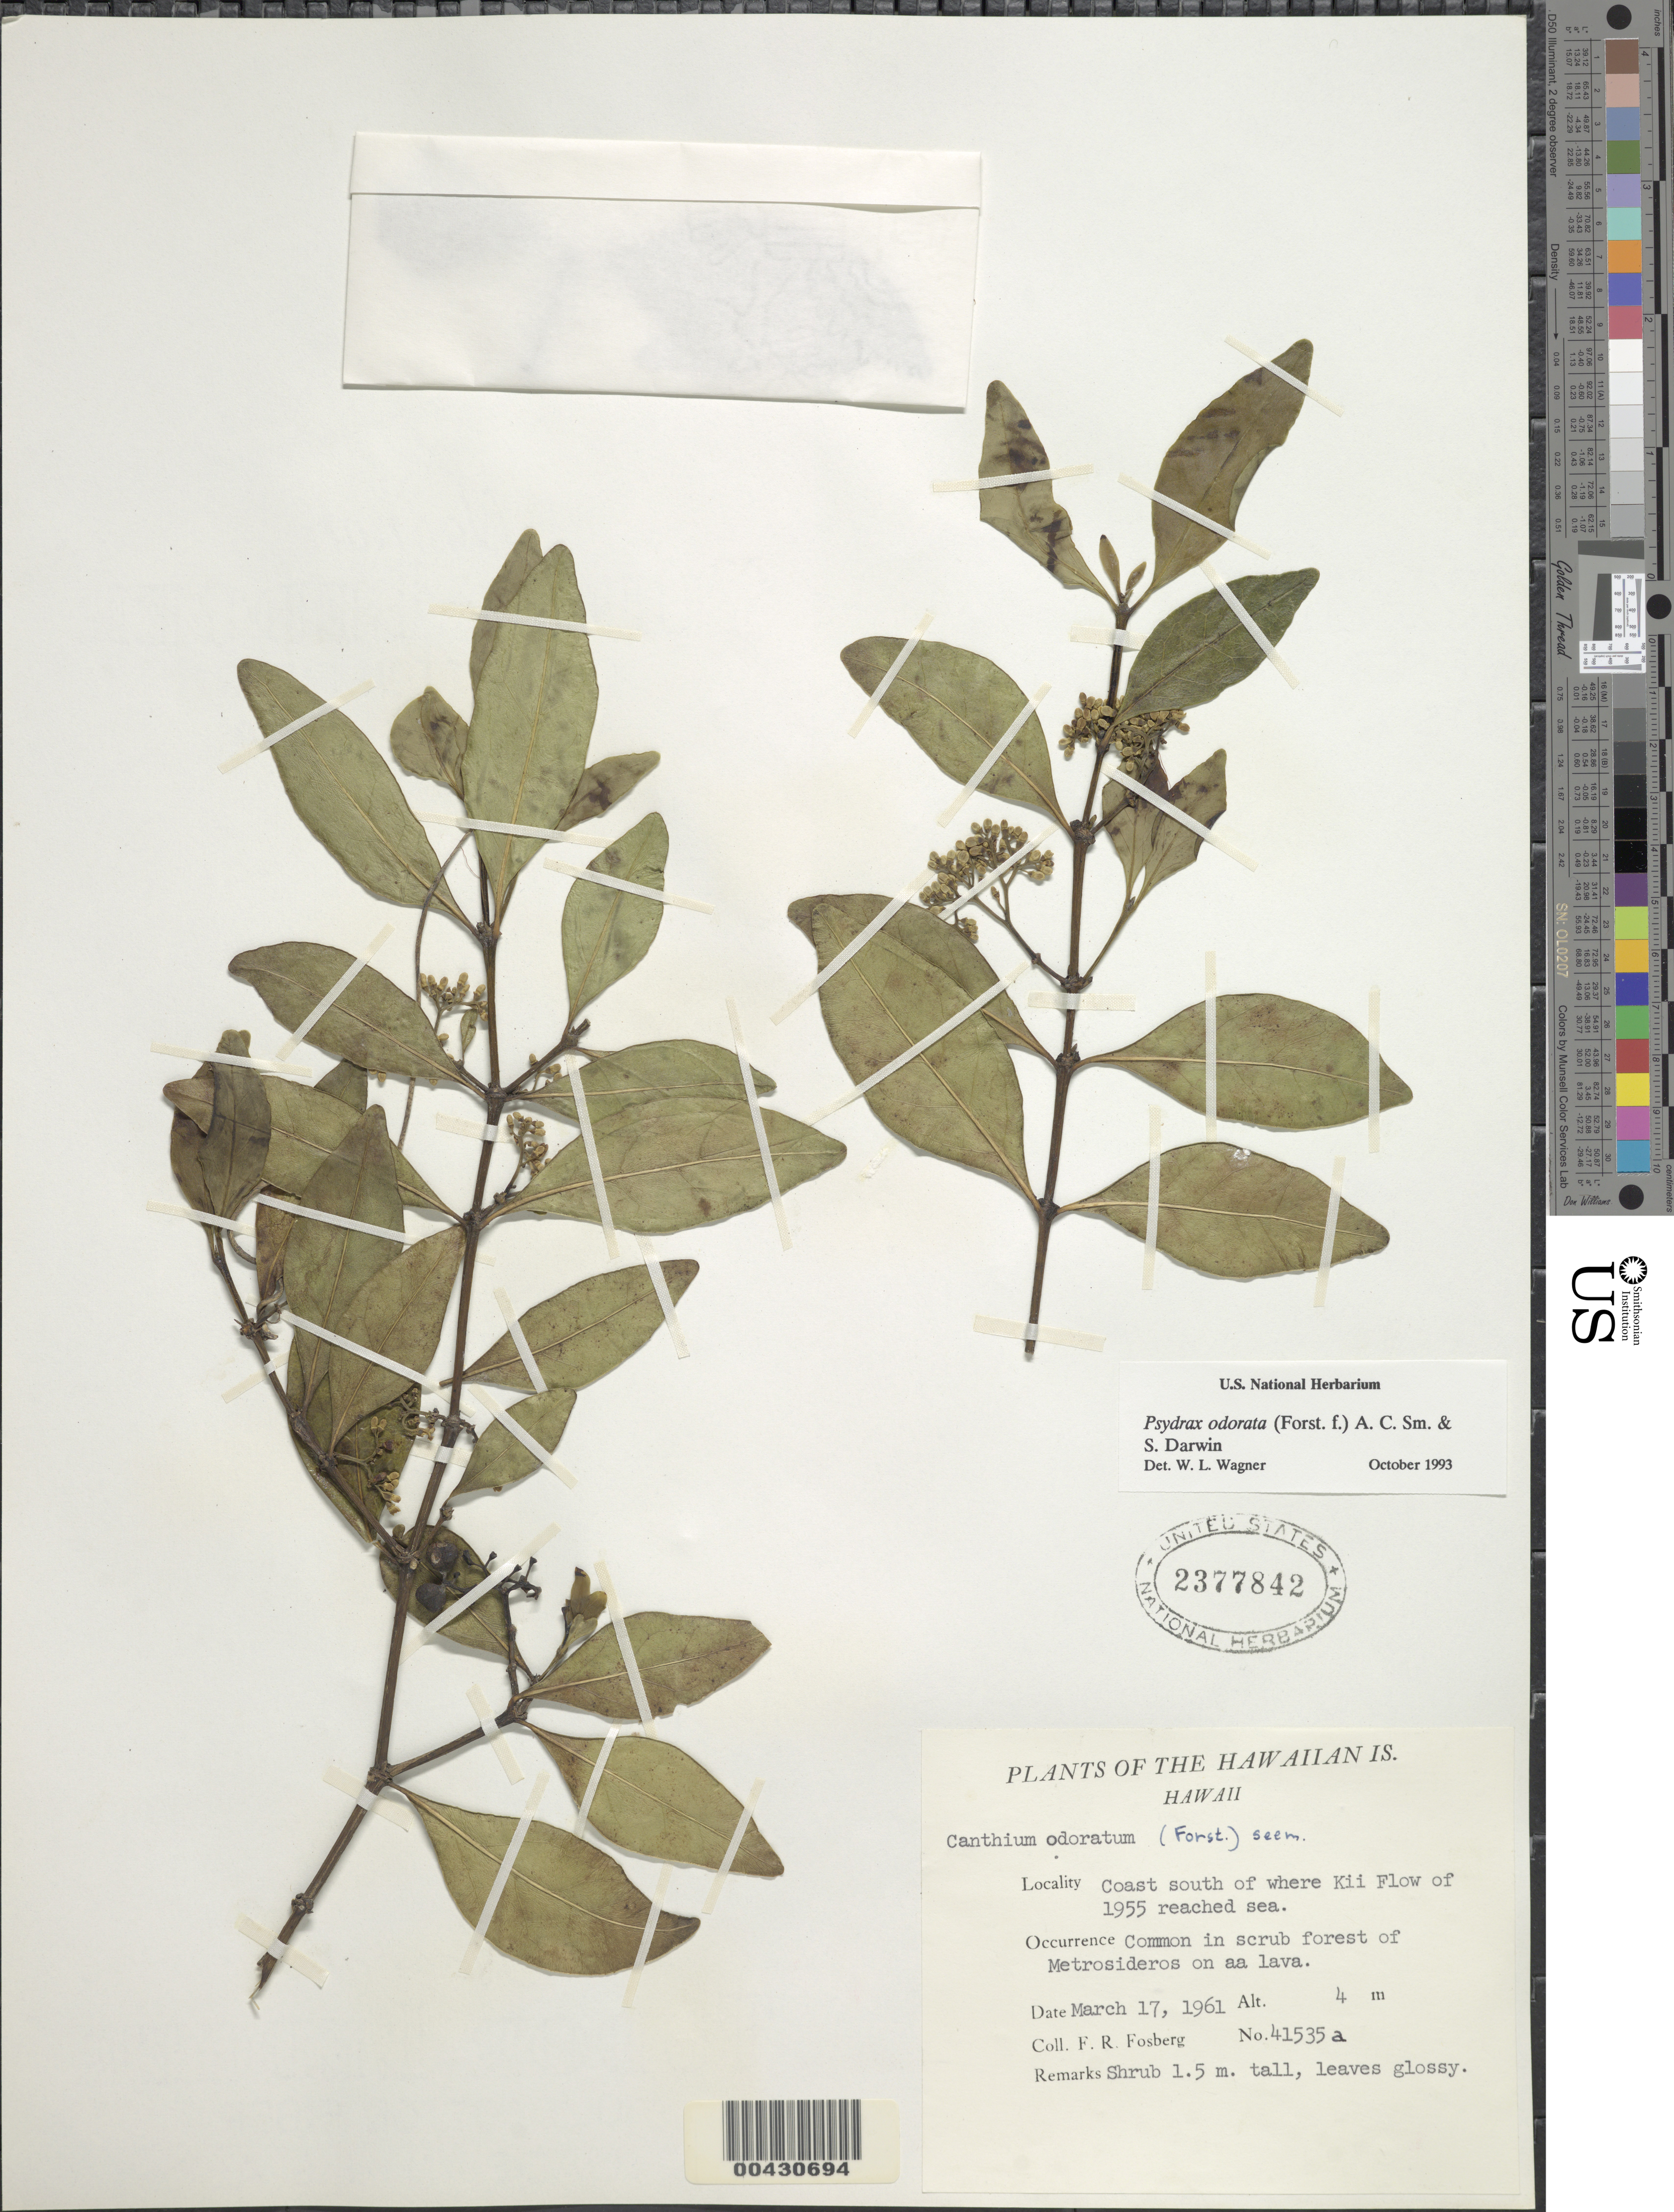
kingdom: Plantae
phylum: Tracheophyta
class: Magnoliopsida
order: Gentianales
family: Rubiaceae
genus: Psydrax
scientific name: Psydrax odorata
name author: (G. Forst.) A.C. Sm. & S.P. Darwin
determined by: Wagner, W. L., (BOT), Smithsonian Institution - National Museum of Natural History (UNITED STATES)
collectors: F. R. Fosberg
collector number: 41535a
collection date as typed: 17 Mar 1961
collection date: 1961-03-17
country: United States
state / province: Hawaii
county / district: Hawaii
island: Hawaii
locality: Coast south of where Kii Flow of 1955 reached sea.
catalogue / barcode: US 2377842